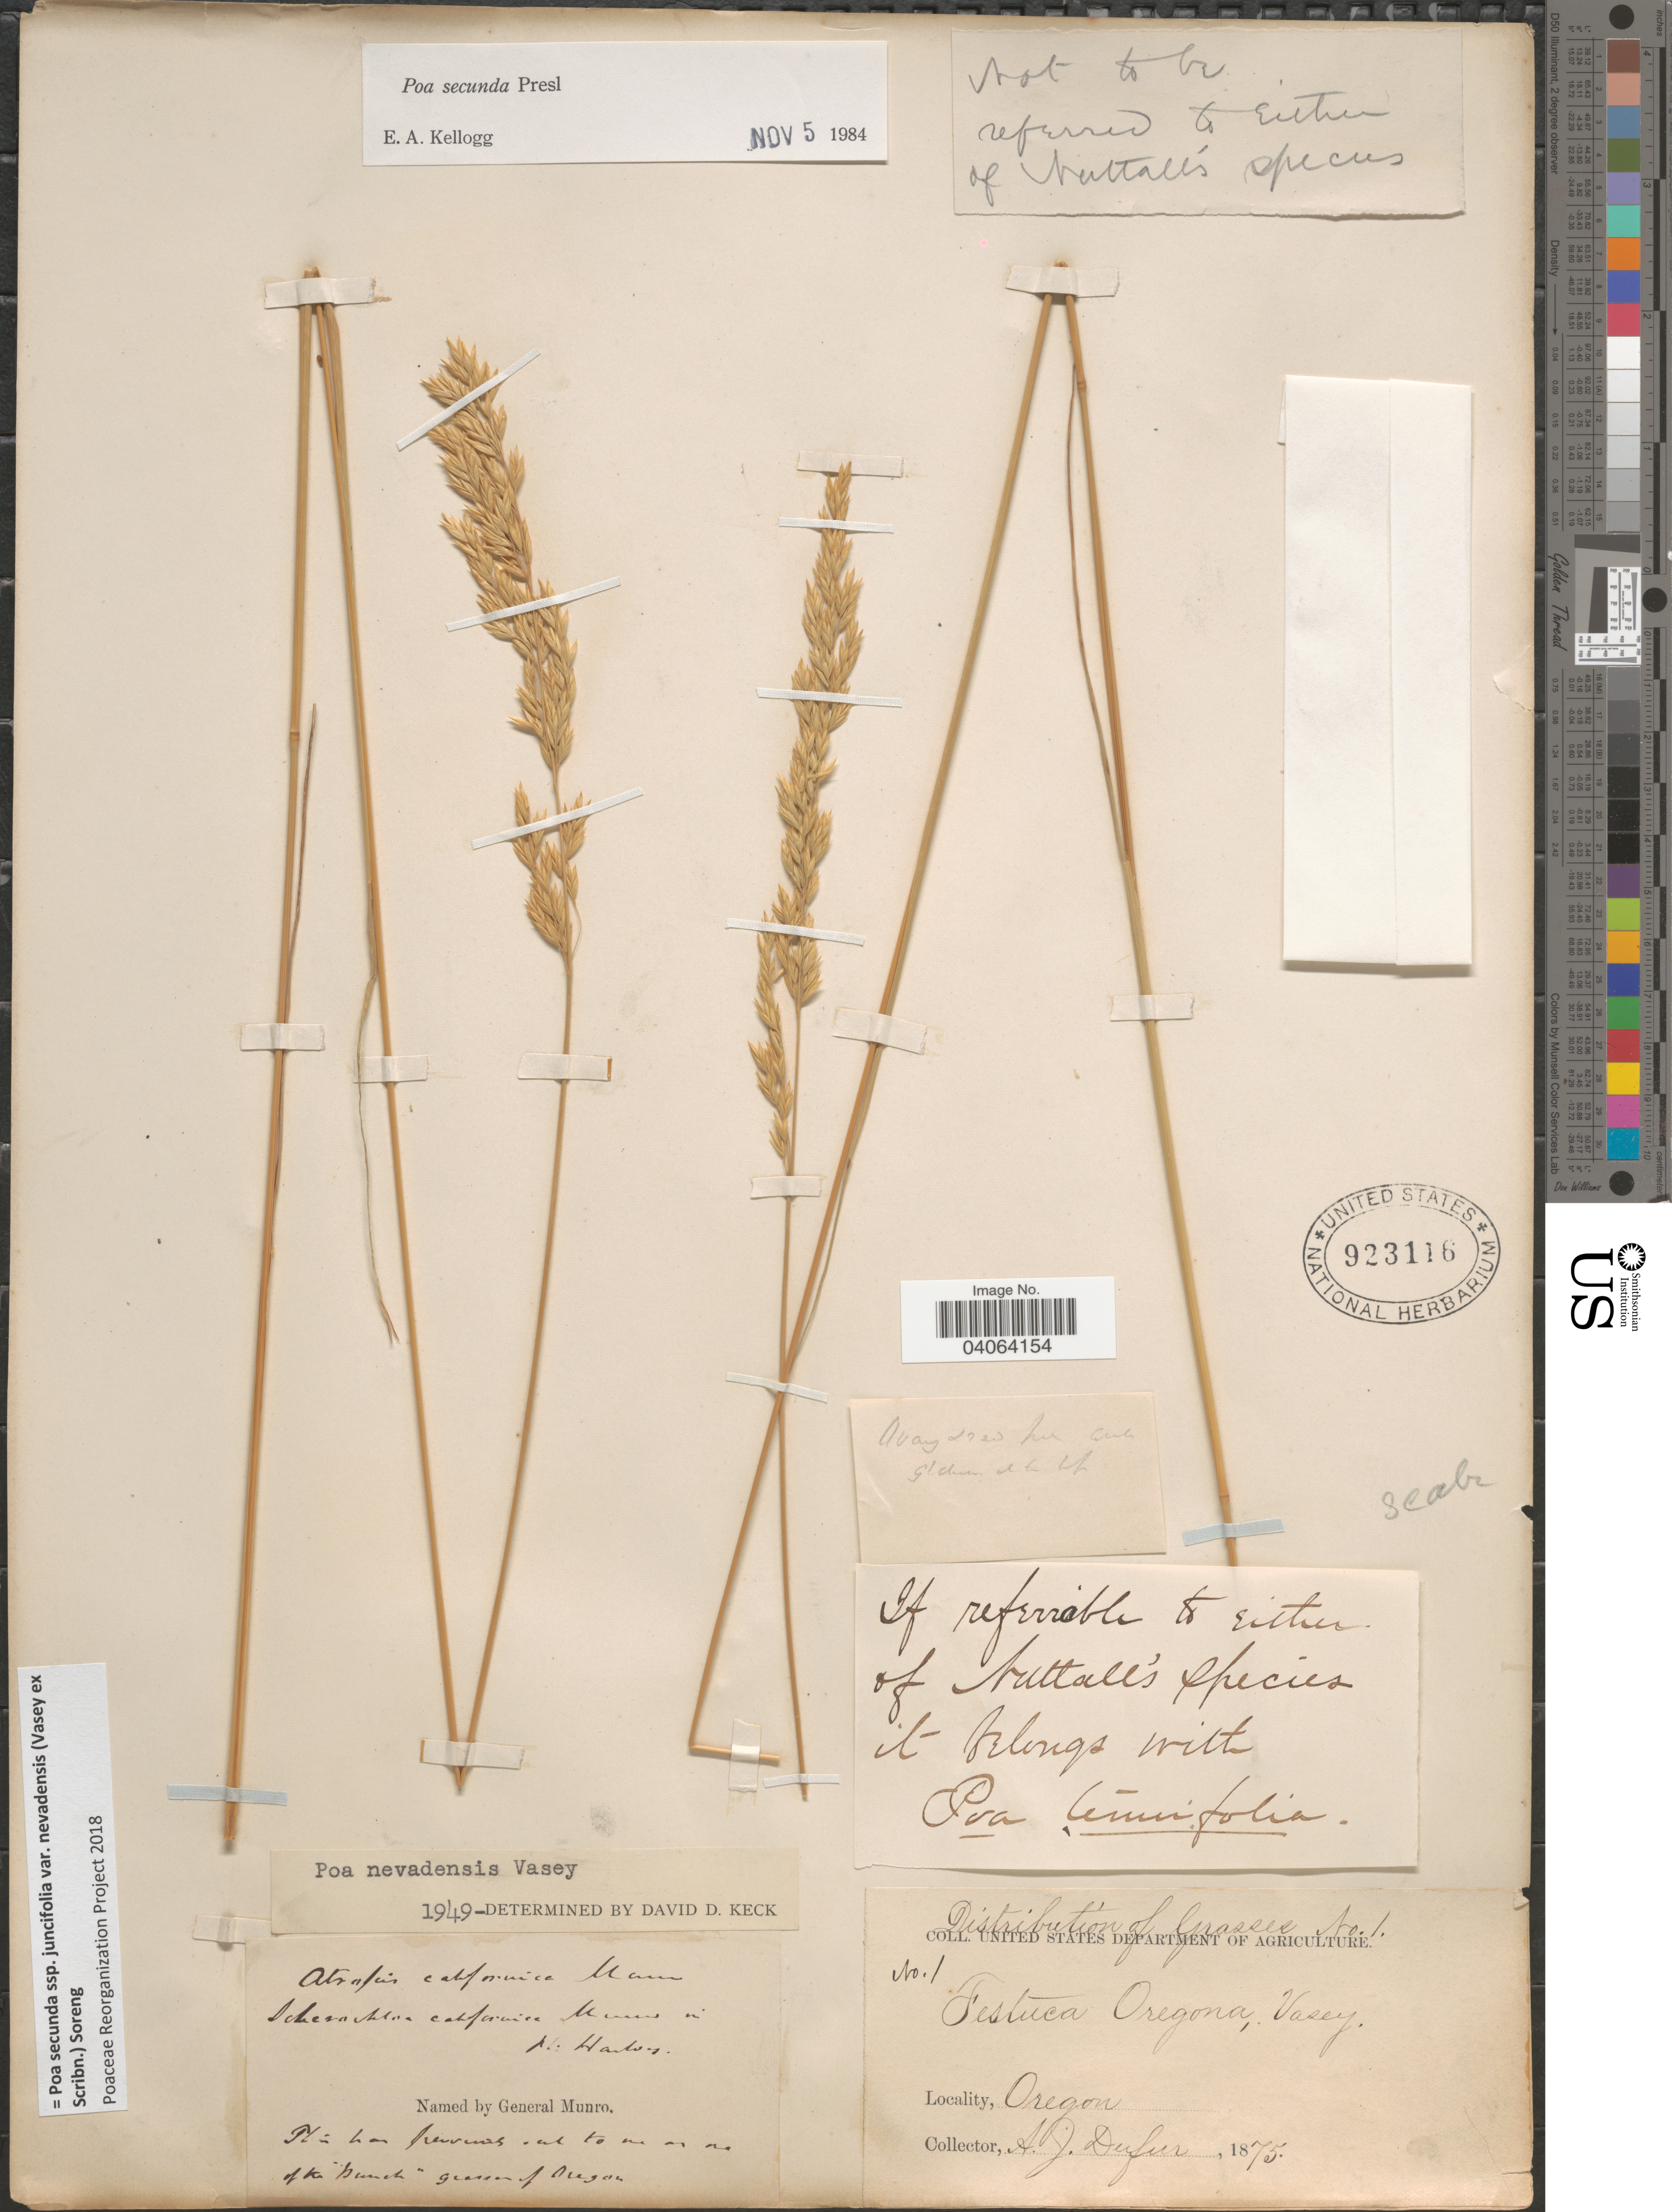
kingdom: Plantae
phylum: Tracheophyta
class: Liliopsida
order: Poales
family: Poaceae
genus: Poa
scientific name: Poa secunda subsp. juncifolia var. nevadensis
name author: (Vasey ex Scribn.) Soreng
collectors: A. Dufur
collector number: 1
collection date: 1875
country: United States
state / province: Oregon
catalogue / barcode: US 923116